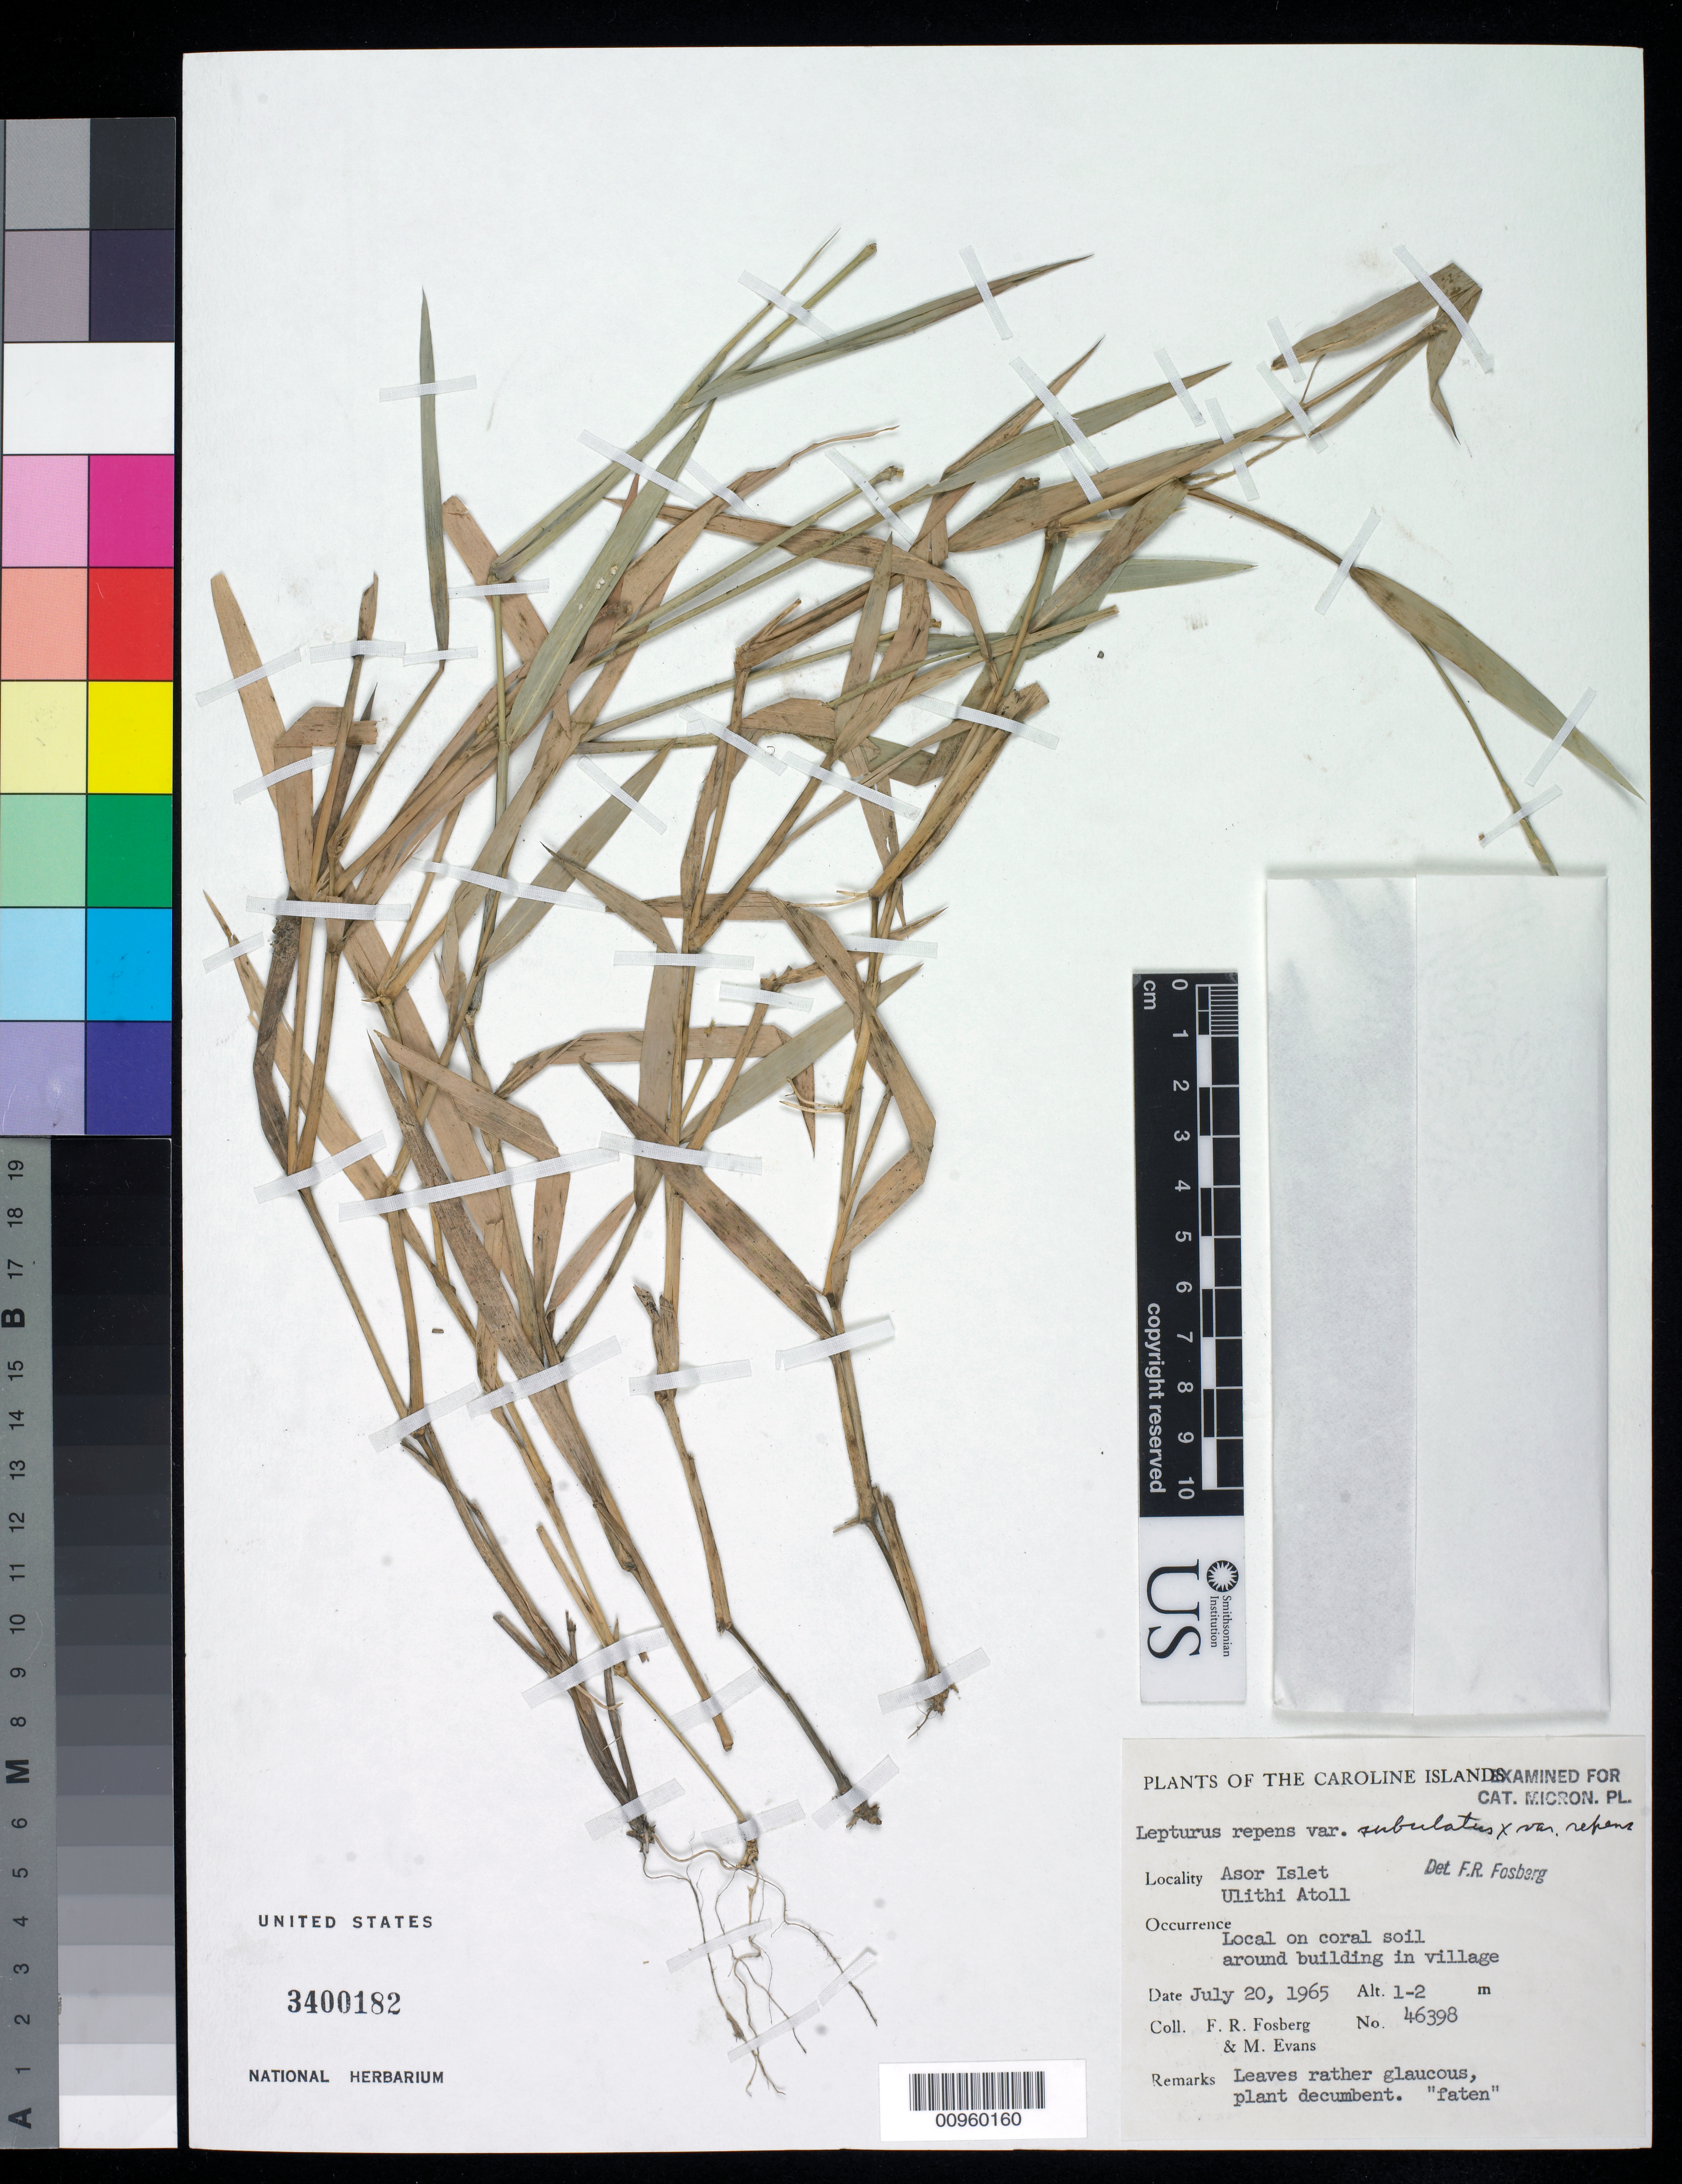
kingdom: Plantae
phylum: Tracheophyta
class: Liliopsida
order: Poales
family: Poaceae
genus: Lepturus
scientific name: Lepturus repens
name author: (J.R. Forst.) R. Br.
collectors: F. R. Fosberg & M. Evans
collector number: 46398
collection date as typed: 20 Jul 1965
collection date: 1965-07-20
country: Micronesia, Federated States of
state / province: Yap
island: Ulithi Atoll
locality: Local on coral soil around building in village.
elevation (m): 1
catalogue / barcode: US 3400182